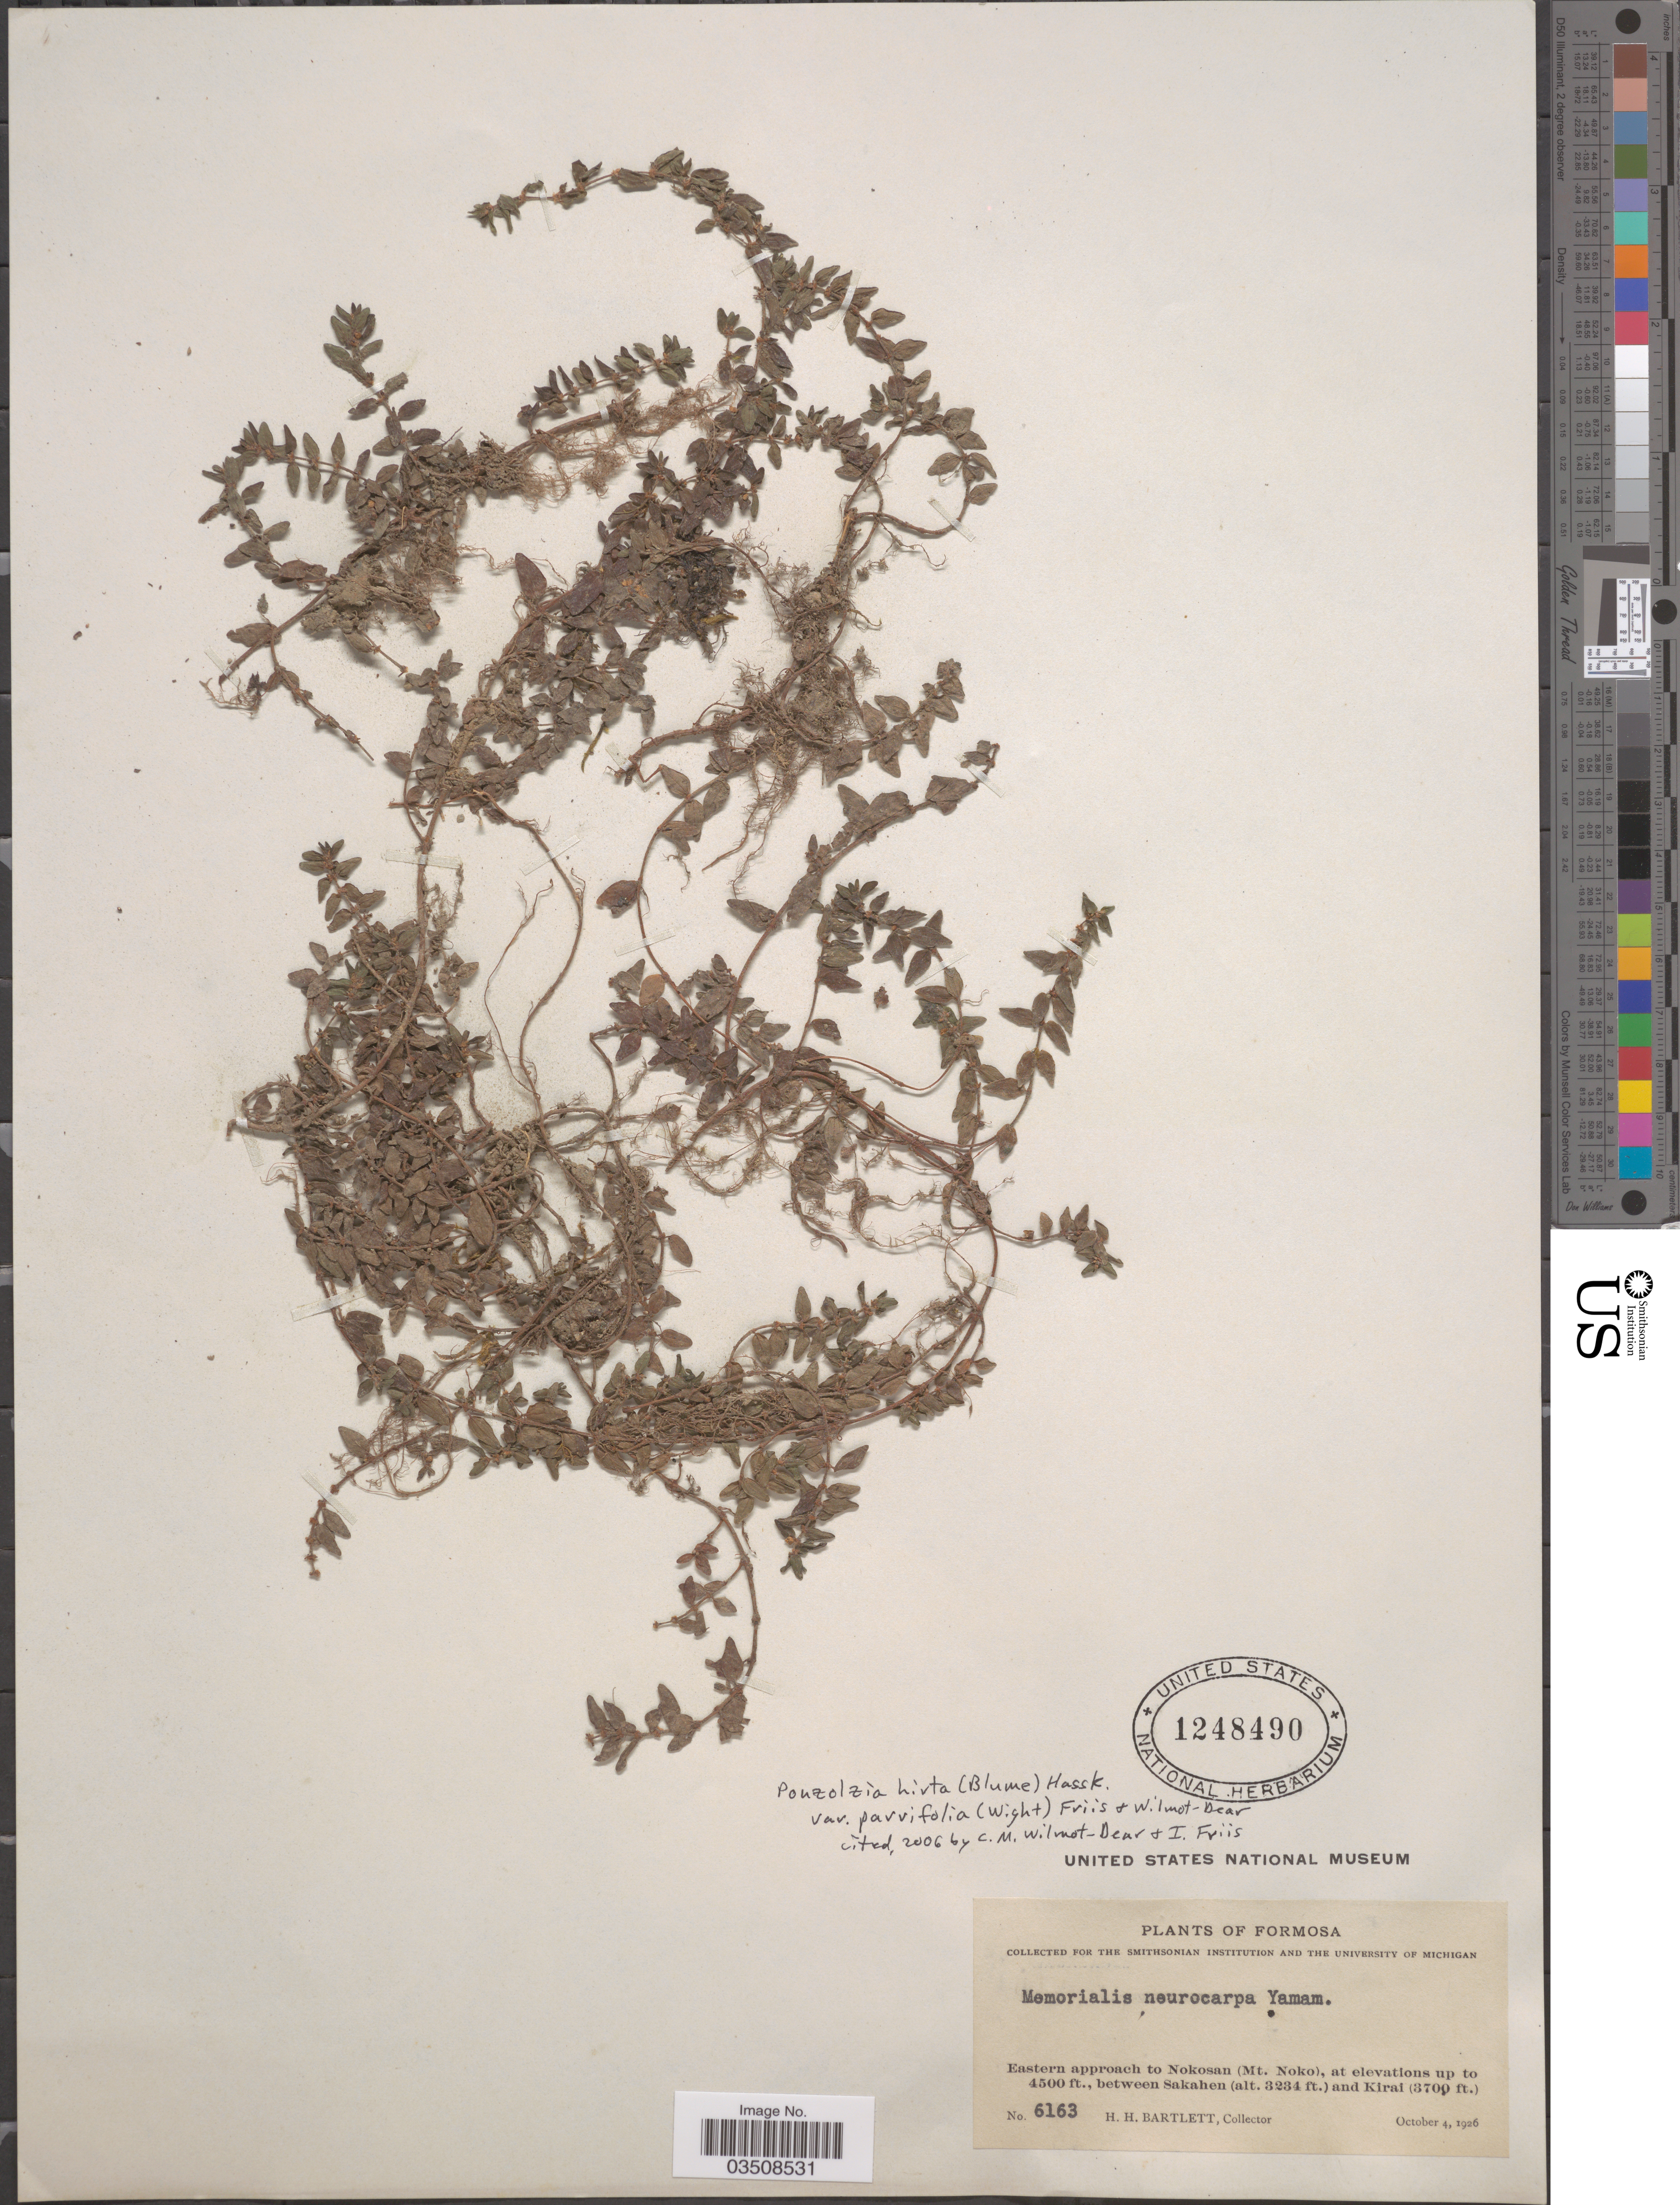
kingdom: Plantae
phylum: Tracheophyta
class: Magnoliopsida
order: Rosales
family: Urticaceae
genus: Gonostegia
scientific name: Gonostegia parvifolia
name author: (Wright) Miq.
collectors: H. H. Bartlett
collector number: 6163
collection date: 1926-10-04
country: Taiwan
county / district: Hualien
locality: Formosa. Eastern approach to Nokosan (Mt. Noko), between Sakahen and Kirai.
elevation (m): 1372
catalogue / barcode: US 1248490